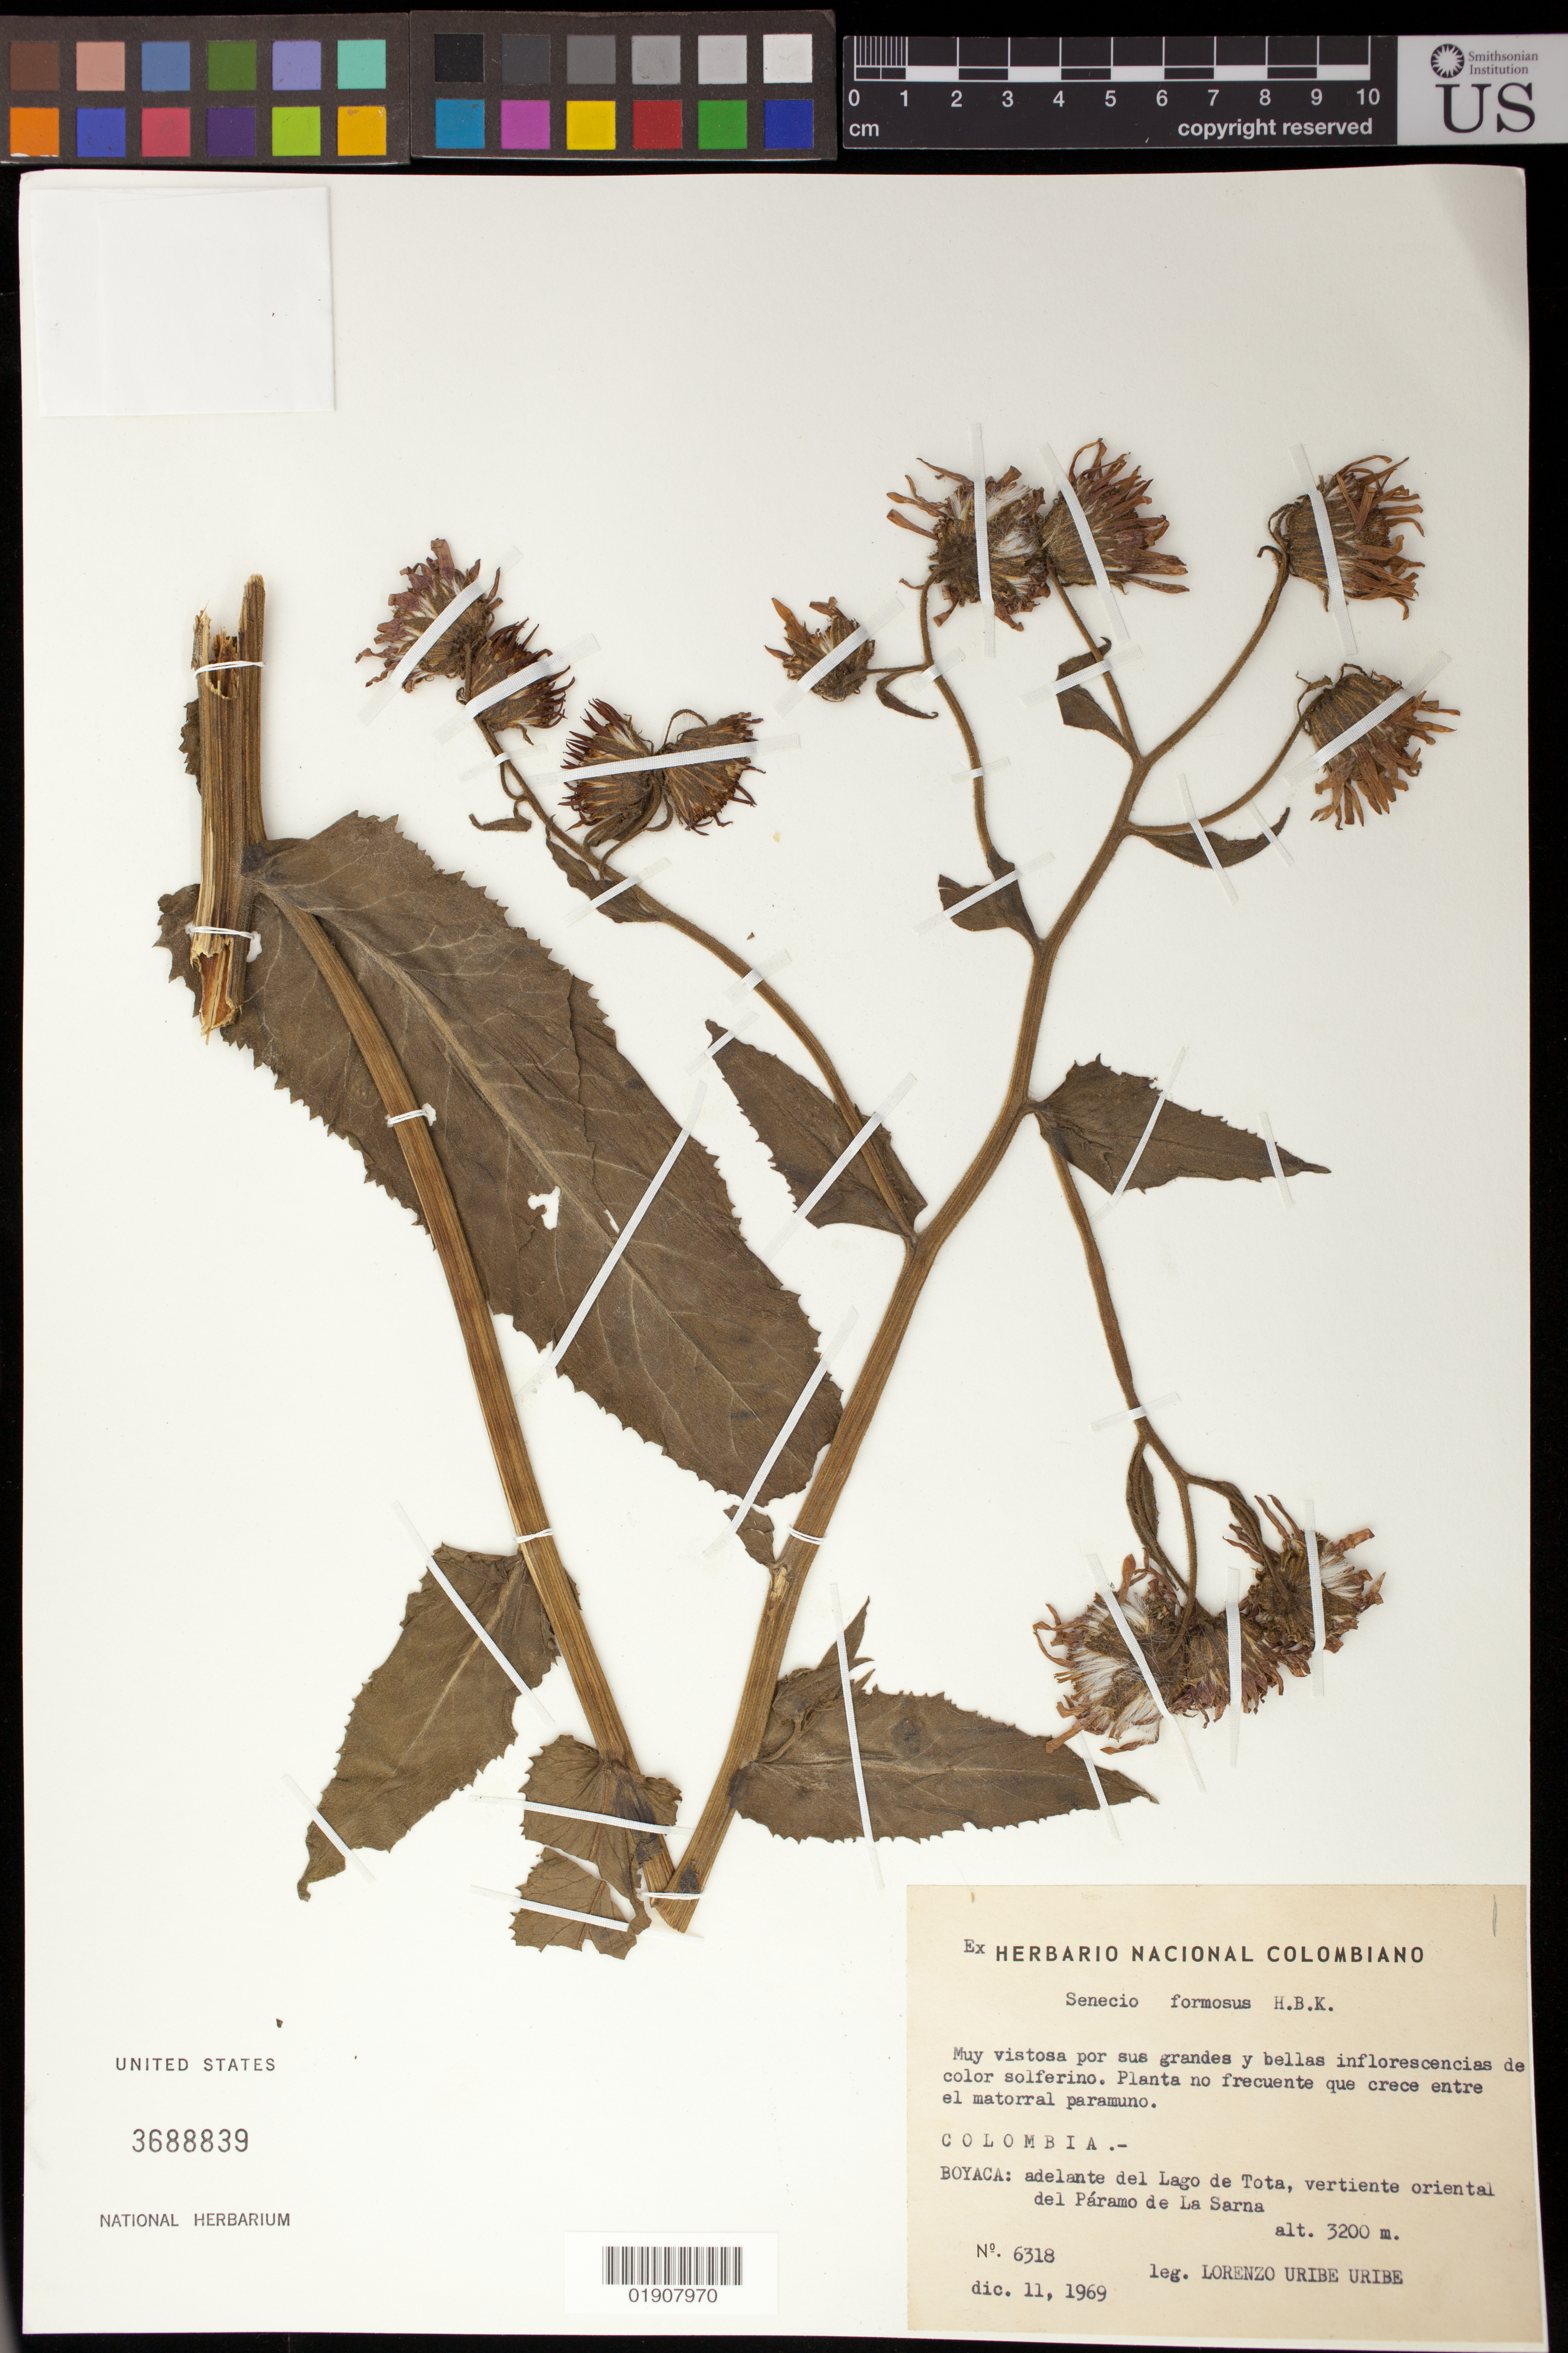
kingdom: Plantae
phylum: Tracheophyta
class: Magnoliopsida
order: Asterales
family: Asteraceae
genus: Senecio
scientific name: Senecio wedglacialis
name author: Cuatrec.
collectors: L. Uribe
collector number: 6318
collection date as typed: dic. 11, 1969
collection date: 1969-12-11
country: Colombia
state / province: Boyacá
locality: Boyaca: adelante del Lago de Tota, vertiente oriental del Paramo de La Sarna.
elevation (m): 3200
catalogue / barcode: US 3688839